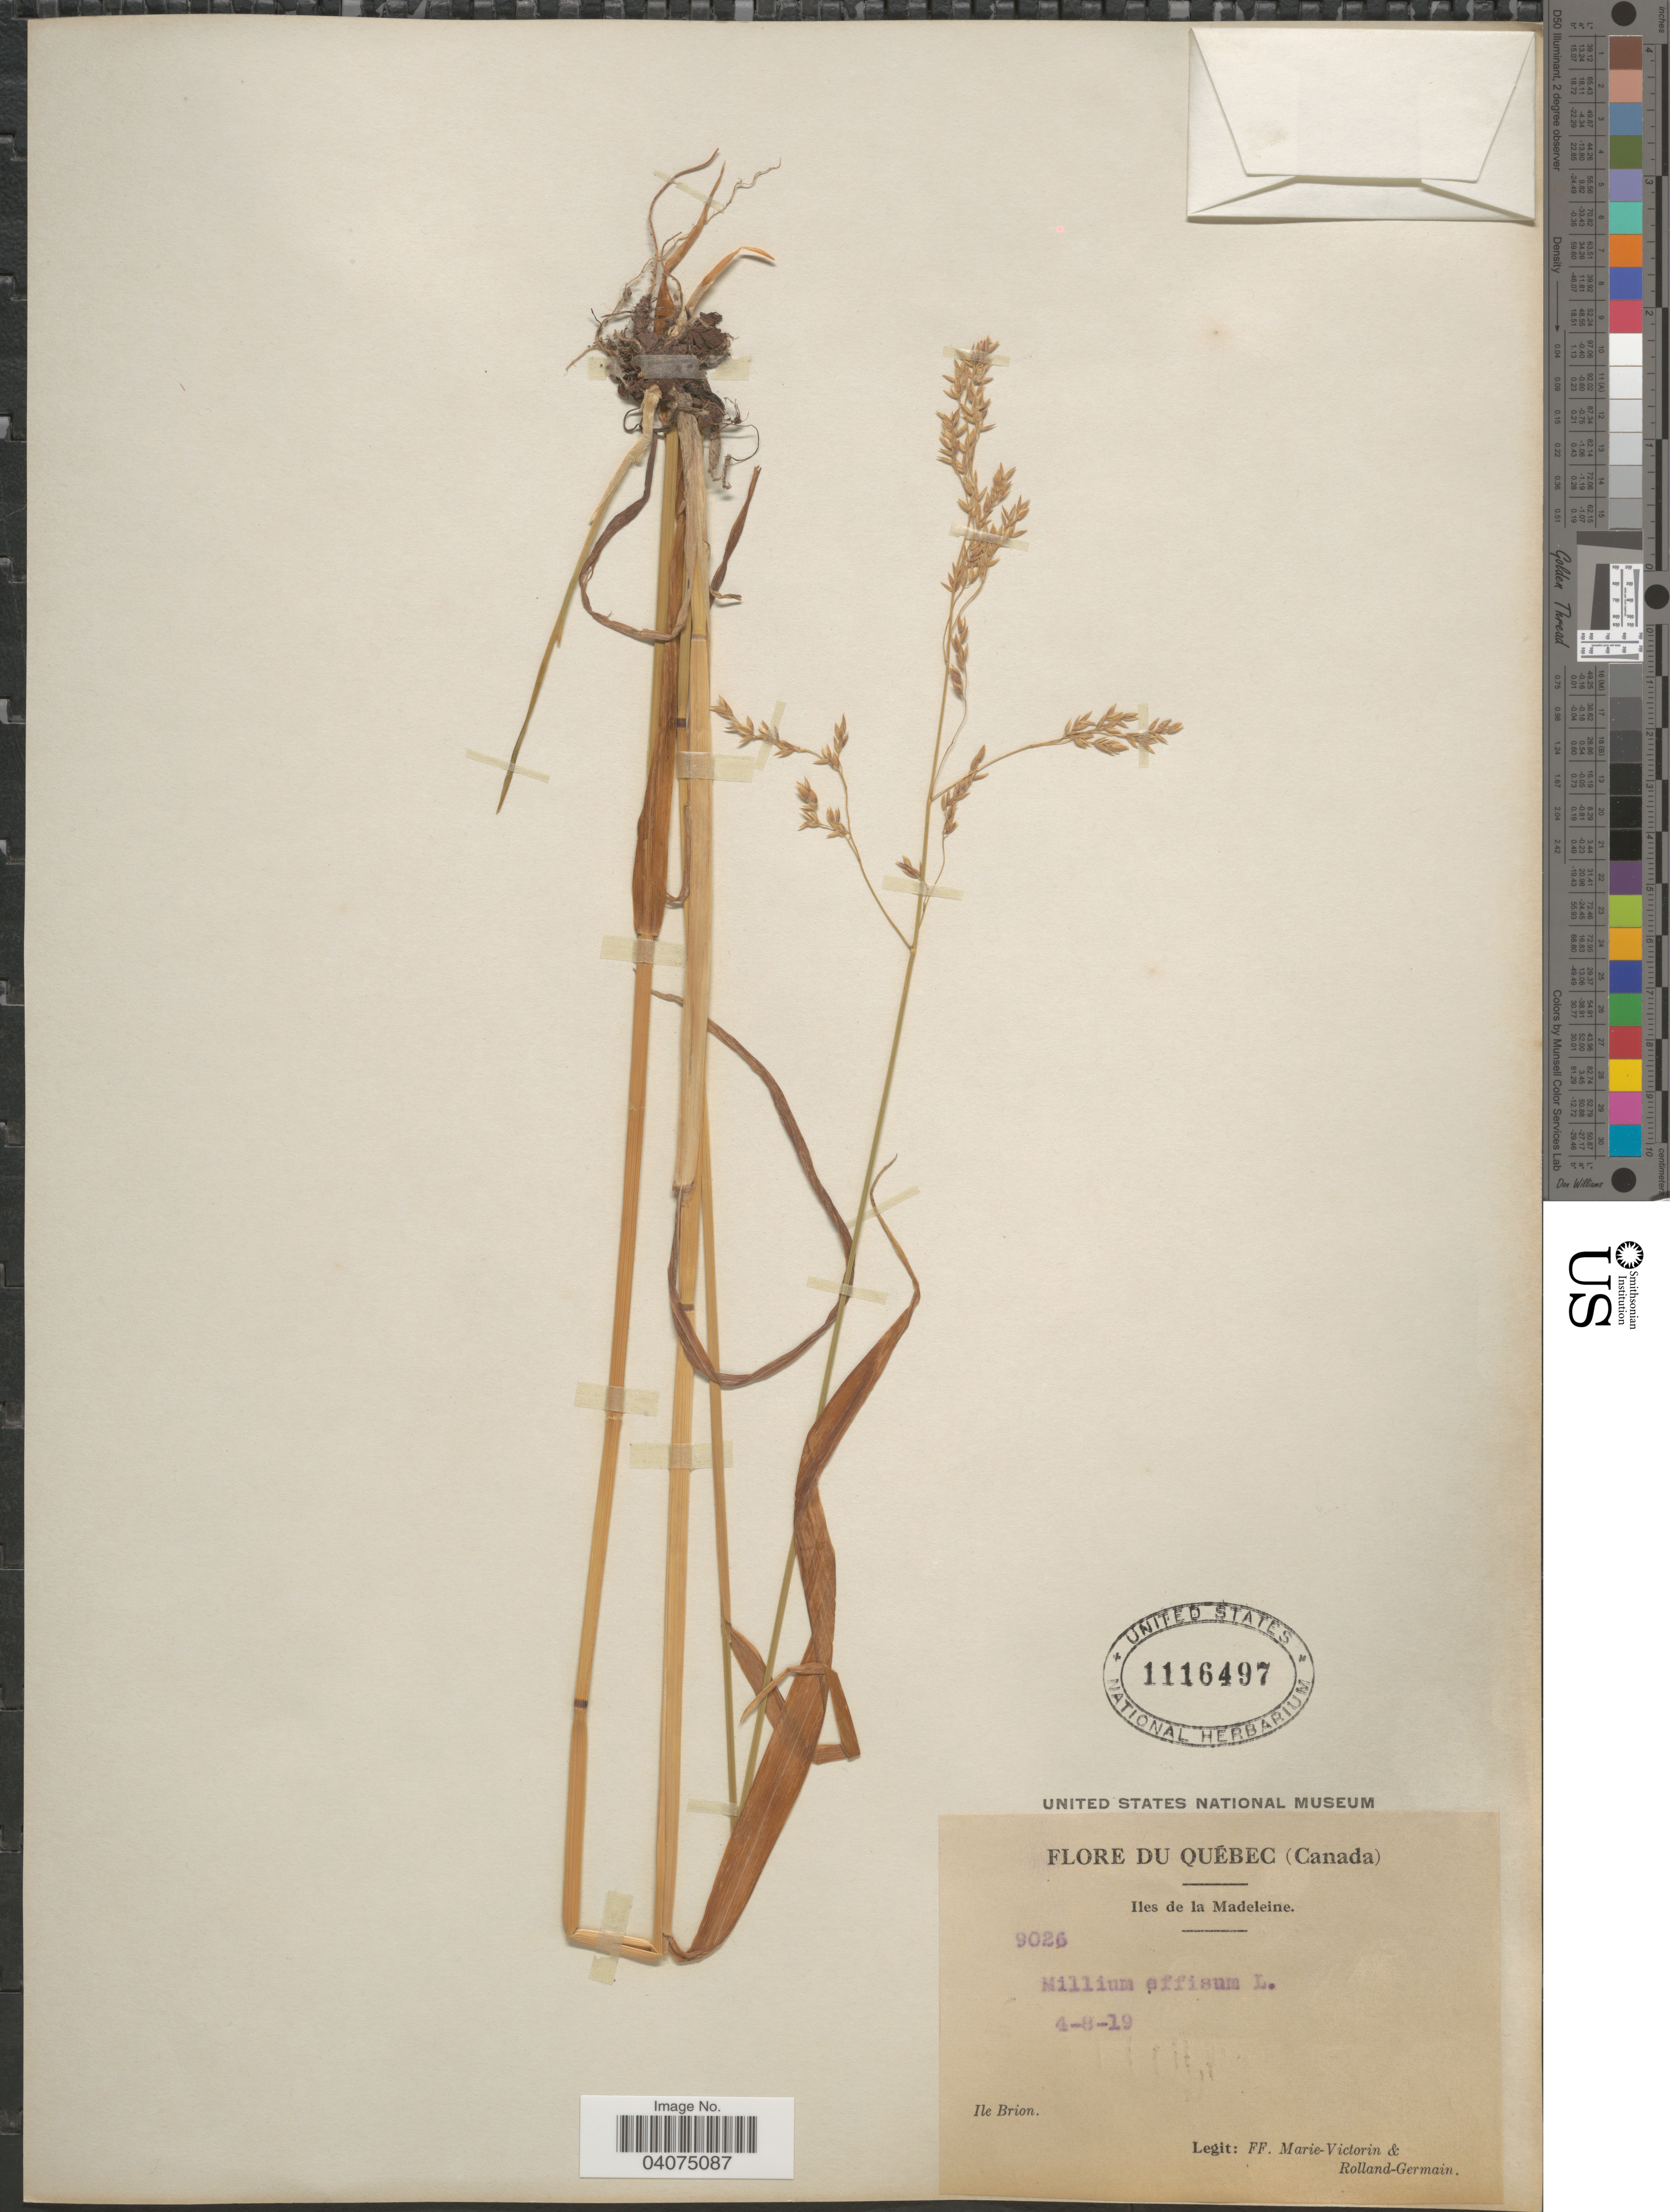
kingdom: Plantae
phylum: Tracheophyta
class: Liliopsida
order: Poales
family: Poaceae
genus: Milium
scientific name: Milium effusum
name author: L.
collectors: F. Marie-Victorin & Rolland-Germain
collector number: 9026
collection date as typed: Transcribed d/m/y: 4/8/19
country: Canada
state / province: Quebec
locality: Iles de la Madeleine. Ile Brion.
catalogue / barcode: US 1116497